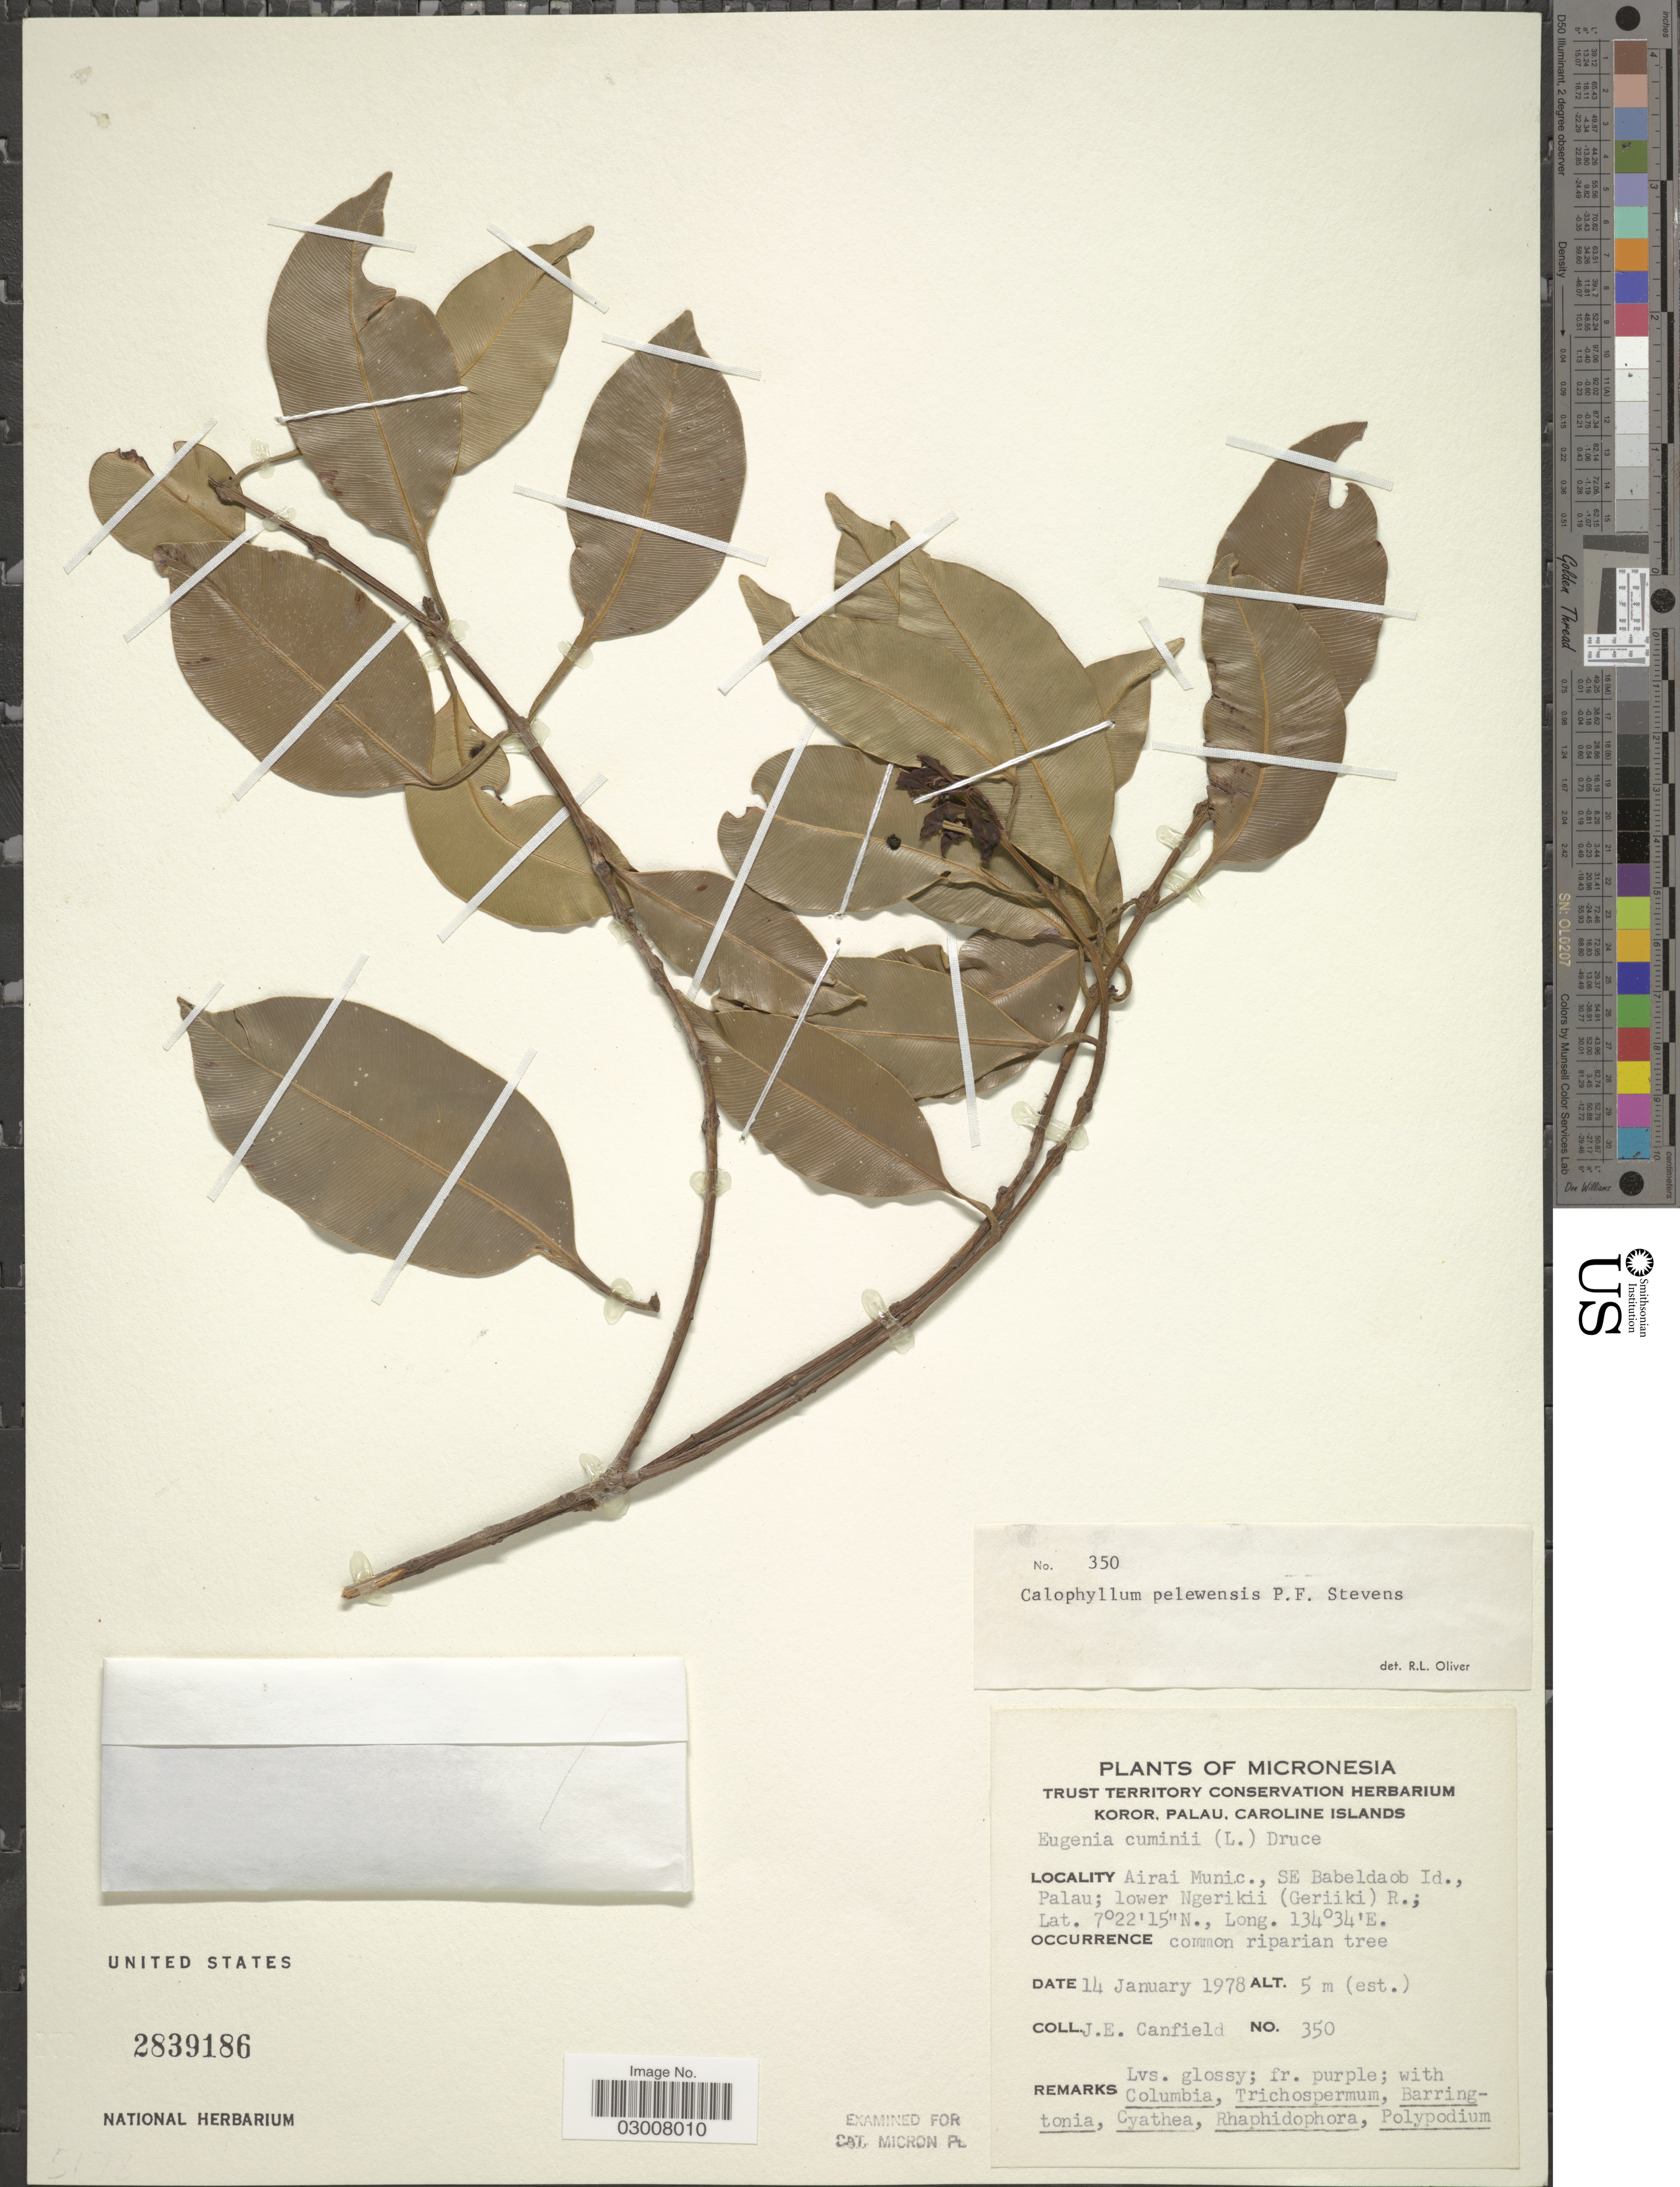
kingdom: Plantae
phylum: Tracheophyta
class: Magnoliopsida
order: Malpighiales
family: Calophyllaceae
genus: Calophyllum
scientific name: Calophyllum pelewense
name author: P.F. Stevens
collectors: J. E. Canfield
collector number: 350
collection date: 1978-01-14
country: Palau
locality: Micronesia, Airai Munic., SE Babeldaon Id., Palau; lower Ngerikii (Geriiki) R.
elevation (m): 5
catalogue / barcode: US 2839186